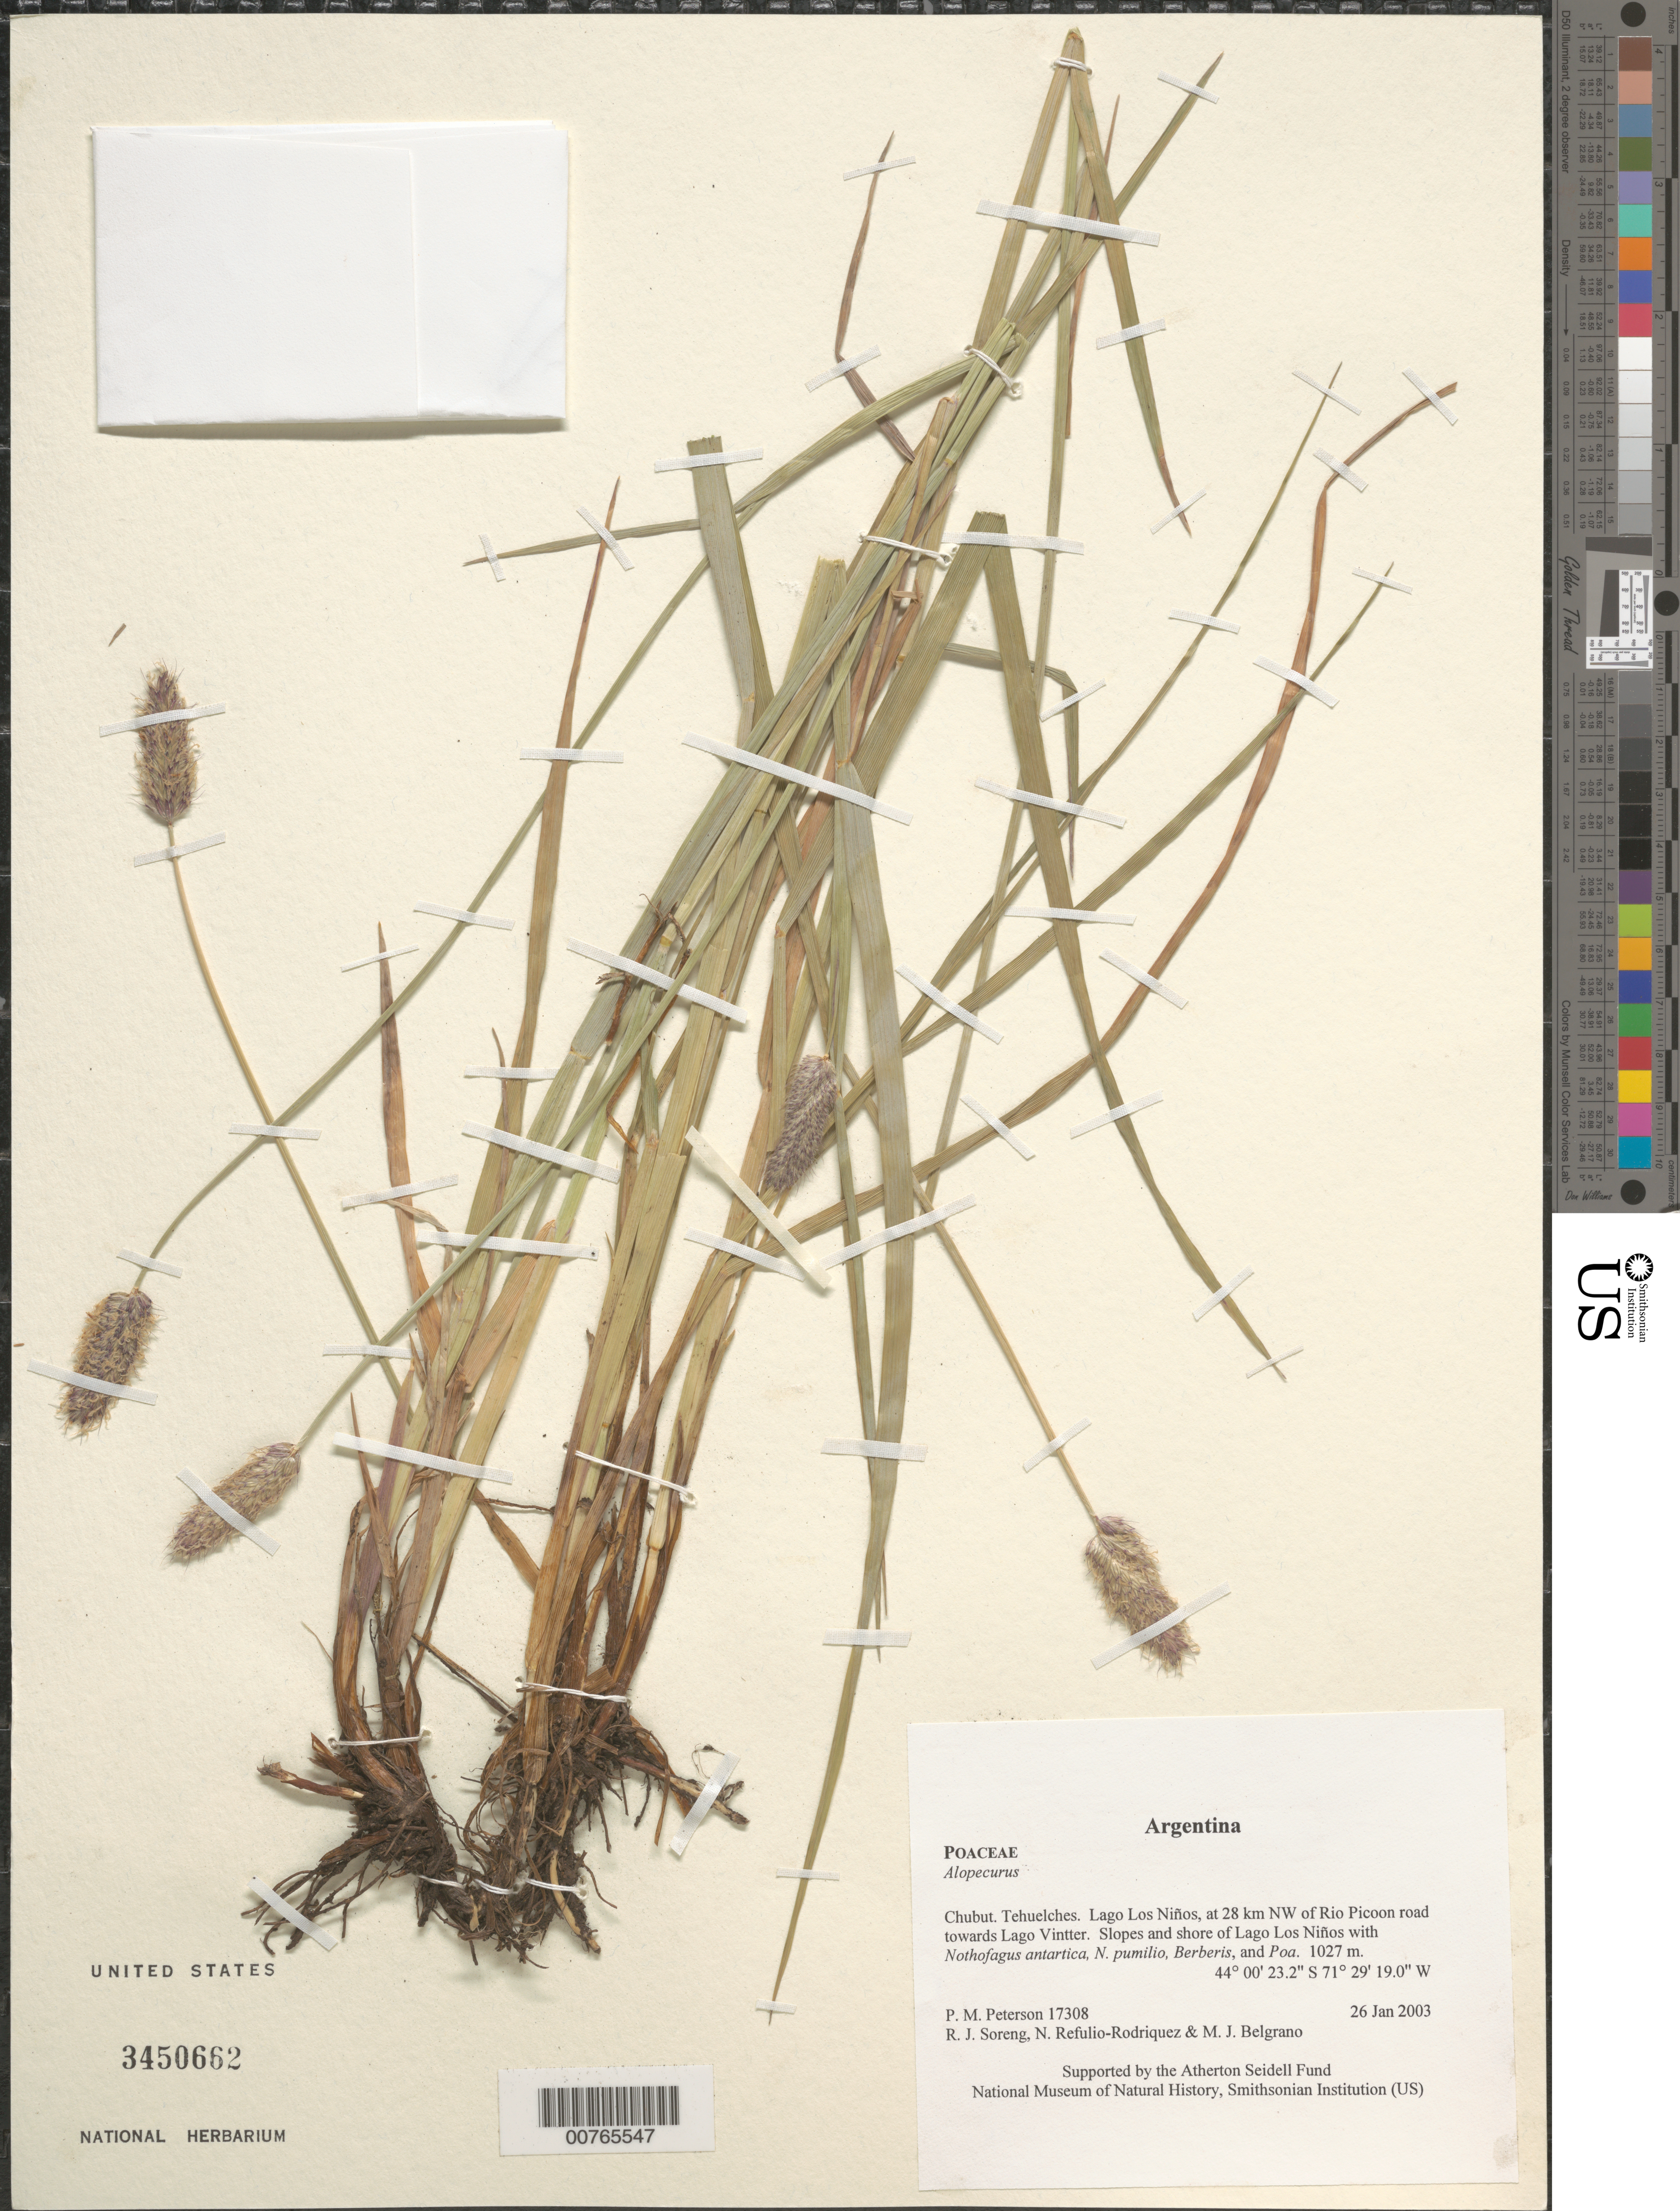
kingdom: Plantae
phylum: Tracheophyta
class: Liliopsida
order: Poales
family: Poaceae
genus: Alopecurus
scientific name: Alopecurus sp.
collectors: P. M. Peterson, R. J. Soreng, N. Refulio-Rodríguez & M. Belgrano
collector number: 17308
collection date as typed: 26 Jan 2003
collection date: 2003-01-26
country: Argentina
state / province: Chubut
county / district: Tehuelches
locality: Lago Los Niños, at 28 km NW of Rio Picoon road towards Lago Vintter. Slopes and shore of Lago Los Niños with Nothofagus antartica, N. pumilio, Berberis, and Poa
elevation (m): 1027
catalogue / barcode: US 3450662